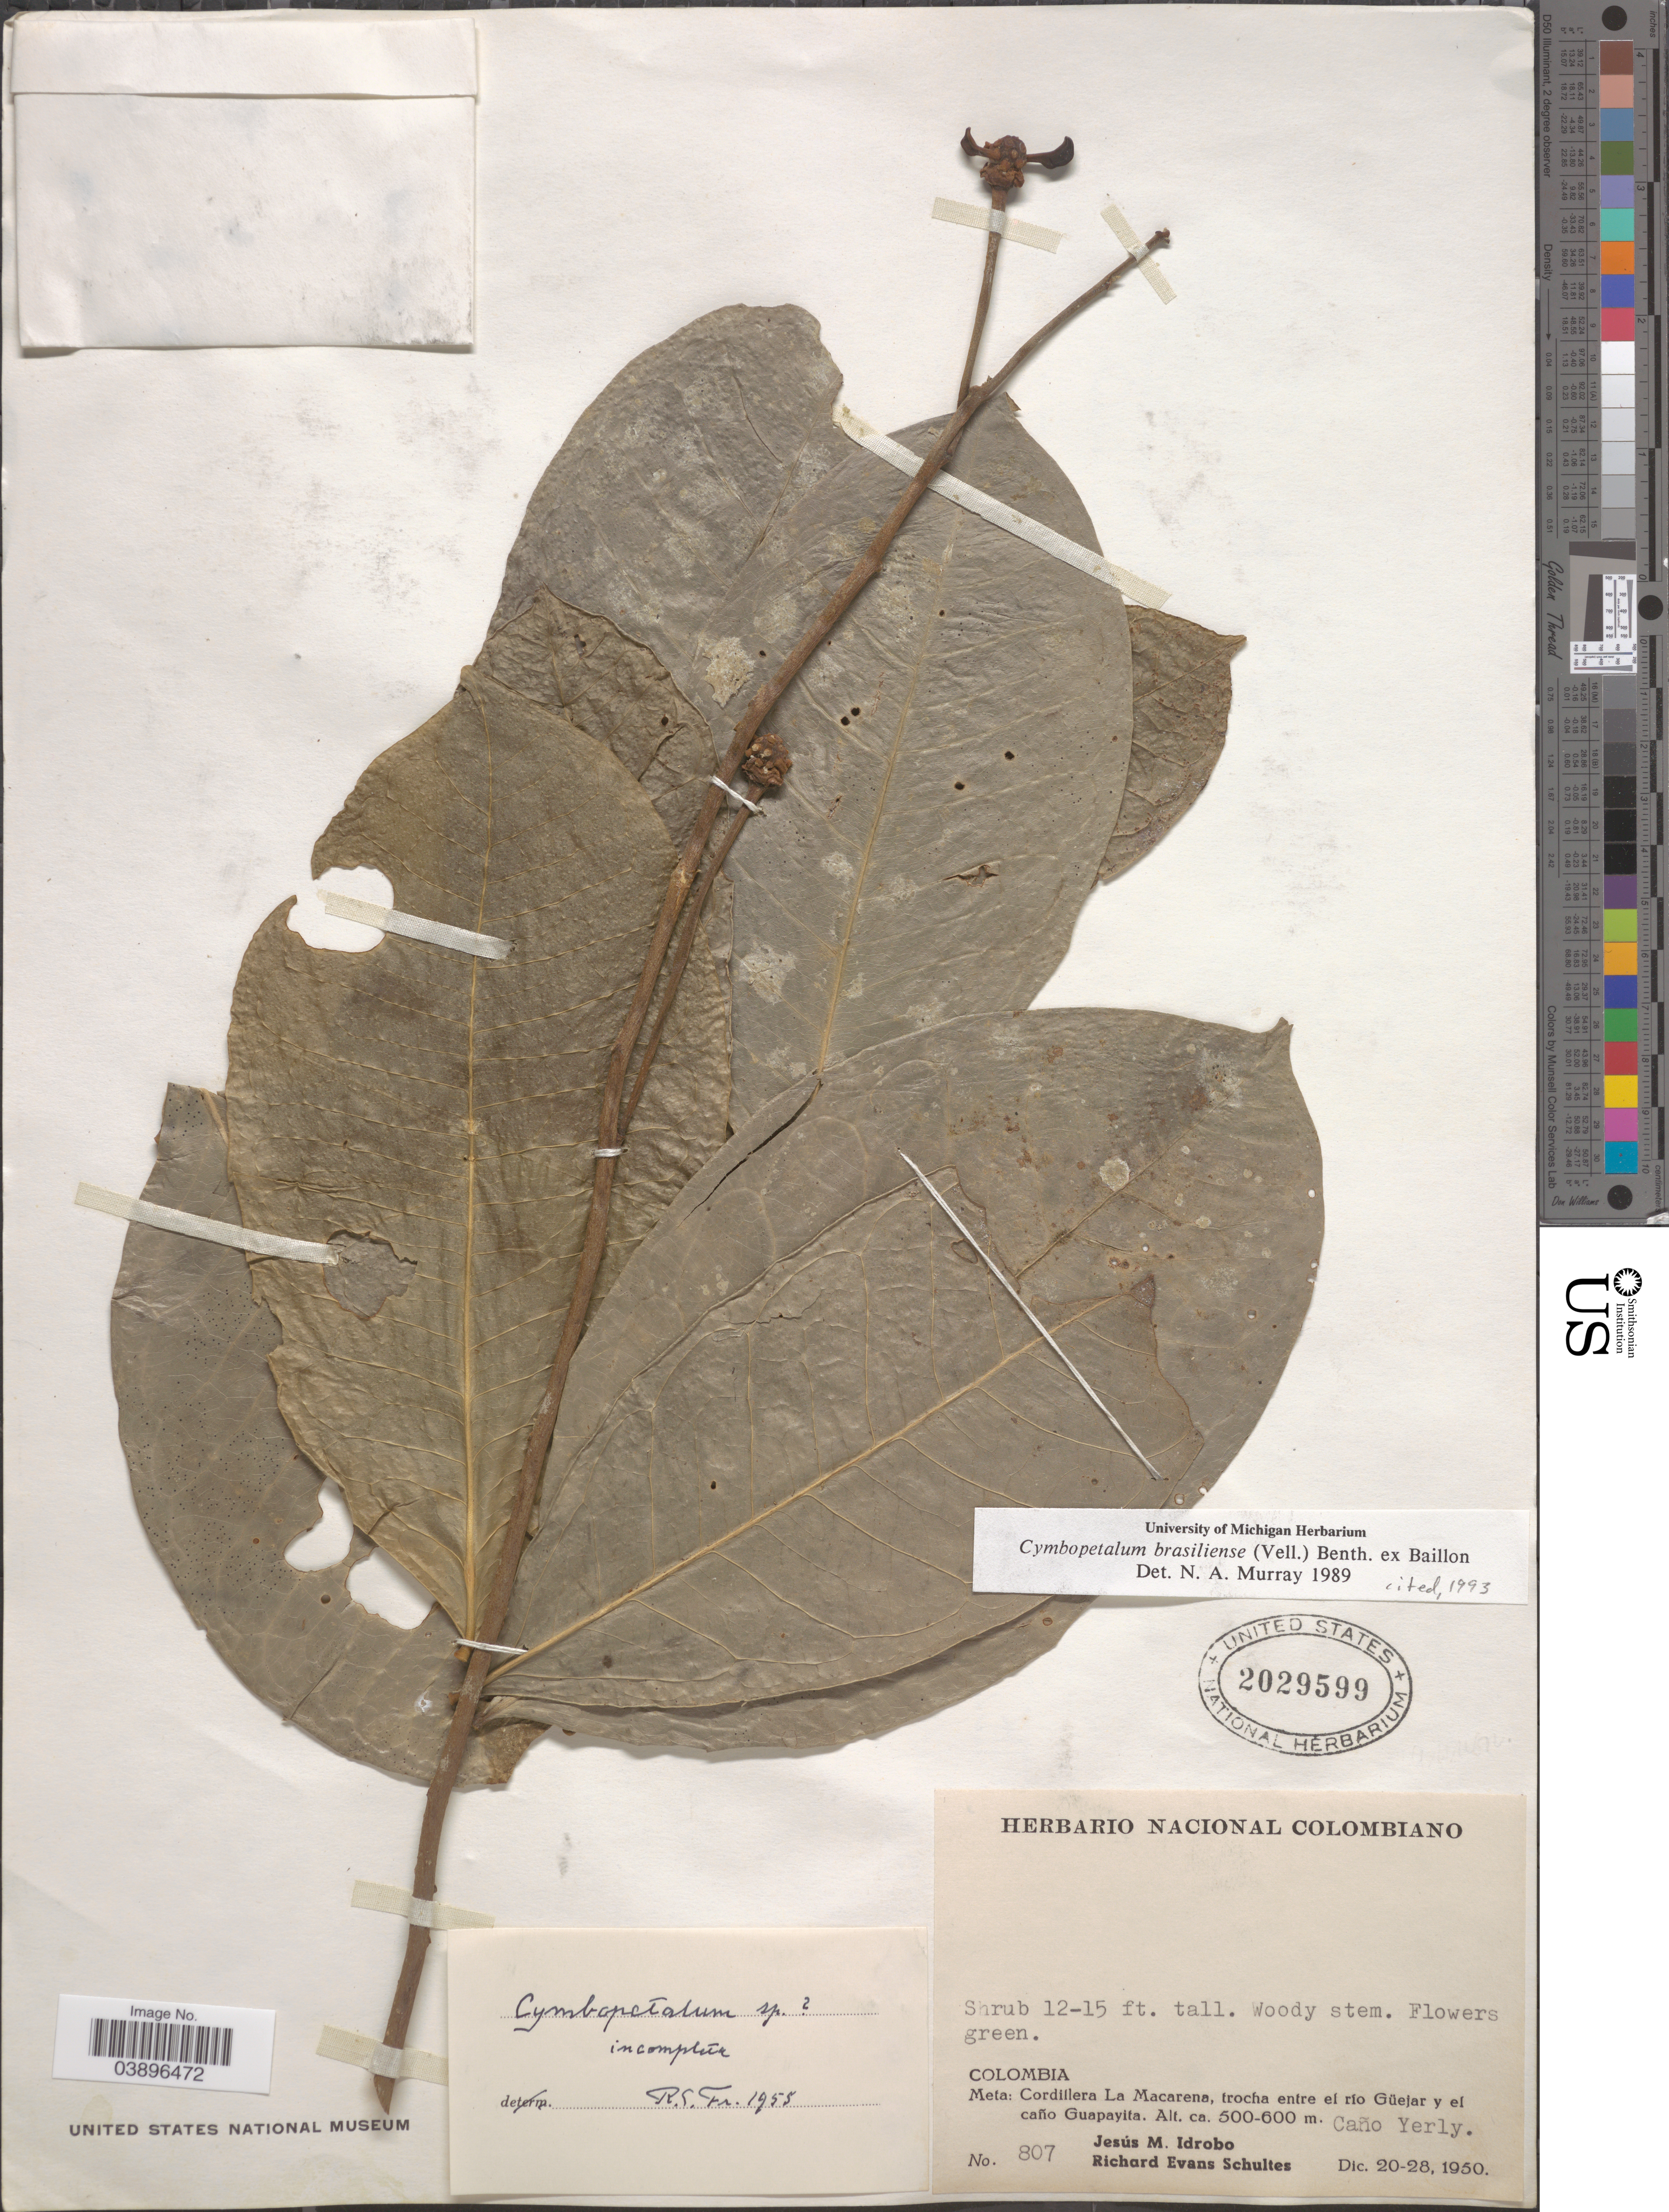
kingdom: Plantae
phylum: Tracheophyta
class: Magnoliopsida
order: Magnoliales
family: Annonaceae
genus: Cymbopetalum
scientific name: Cymbopetalum brasiliense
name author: (Vell.) Benth. ex Baill.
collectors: J. M. Idrobo & R. E. Schultes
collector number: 807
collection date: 1950-12-20/1950-12-28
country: Colombia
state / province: Meta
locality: Cordillera La Macarrena, trocha entre el río Güejar y el caño Guapayita. Caño yerly.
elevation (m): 500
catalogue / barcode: US 2029599